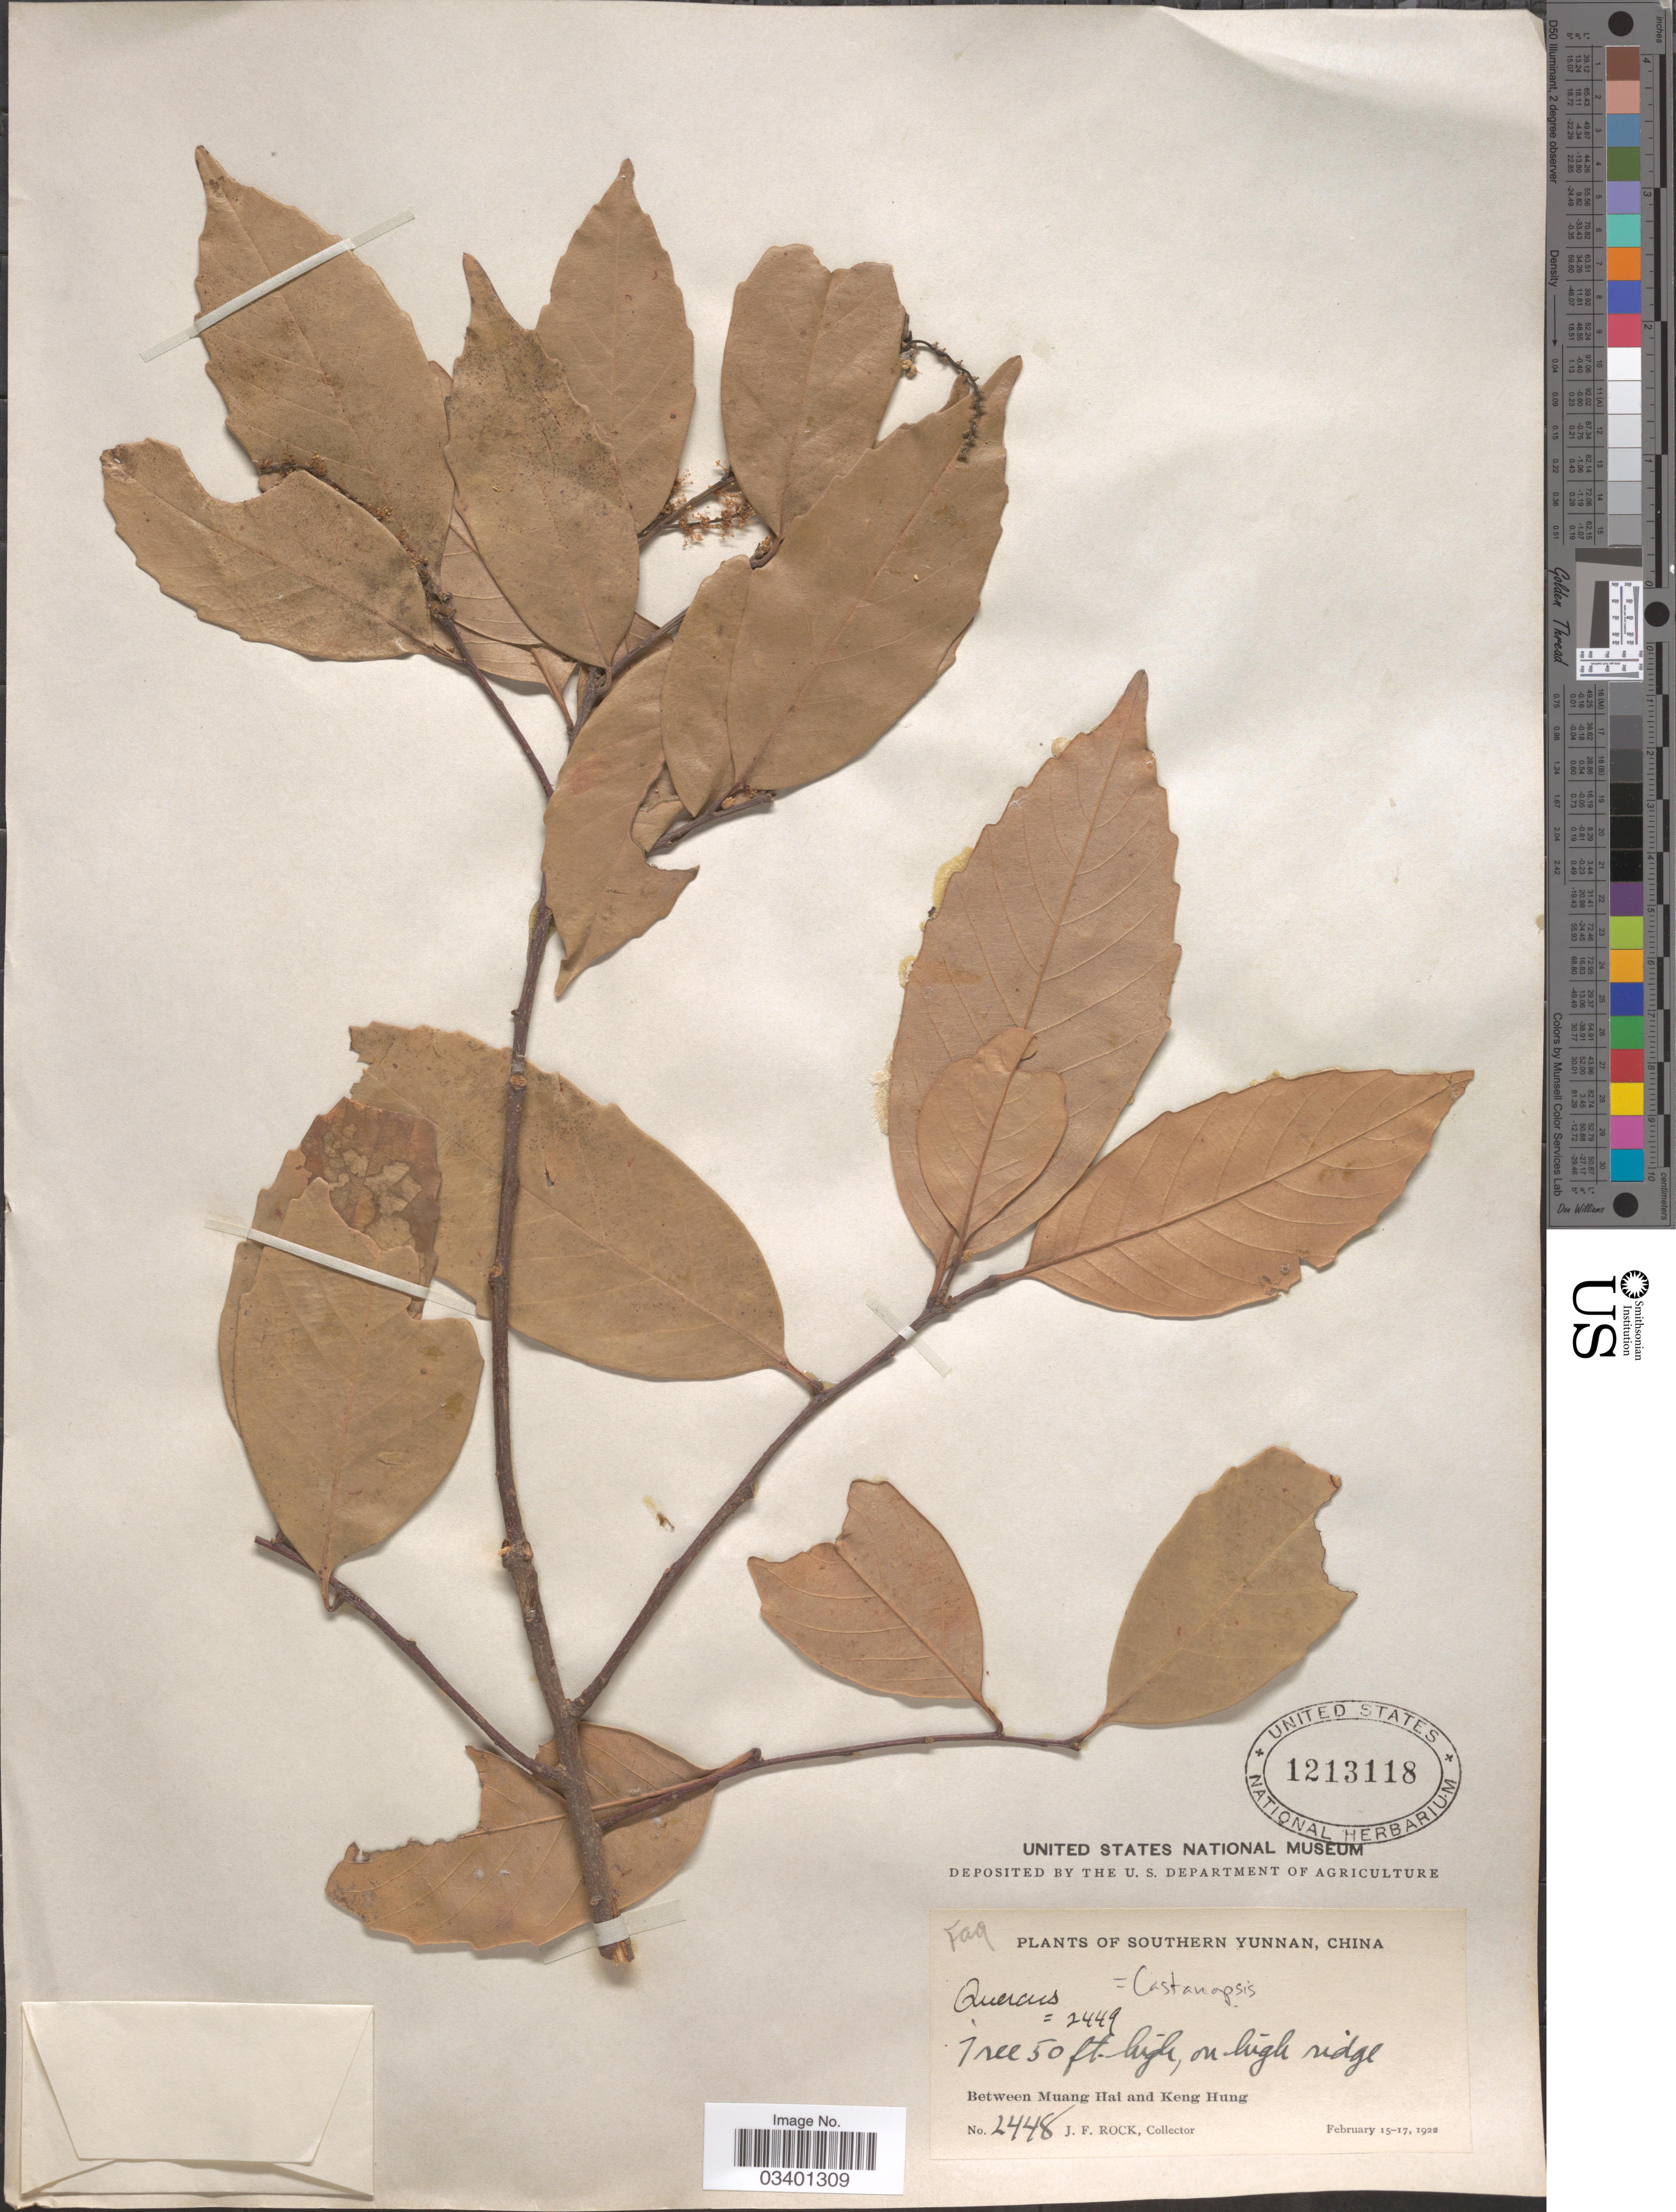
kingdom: Plantae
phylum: Tracheophyta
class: Magnoliopsida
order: Fagales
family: Fagaceae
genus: Castanopsis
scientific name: Castanopsis sp.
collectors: J. Rock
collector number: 2448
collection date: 1922-02-15/1922-02-17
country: China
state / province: Yunnan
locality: Southern Yunnan. Between Muang Hai and Keng Hung.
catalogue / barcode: US 1213118